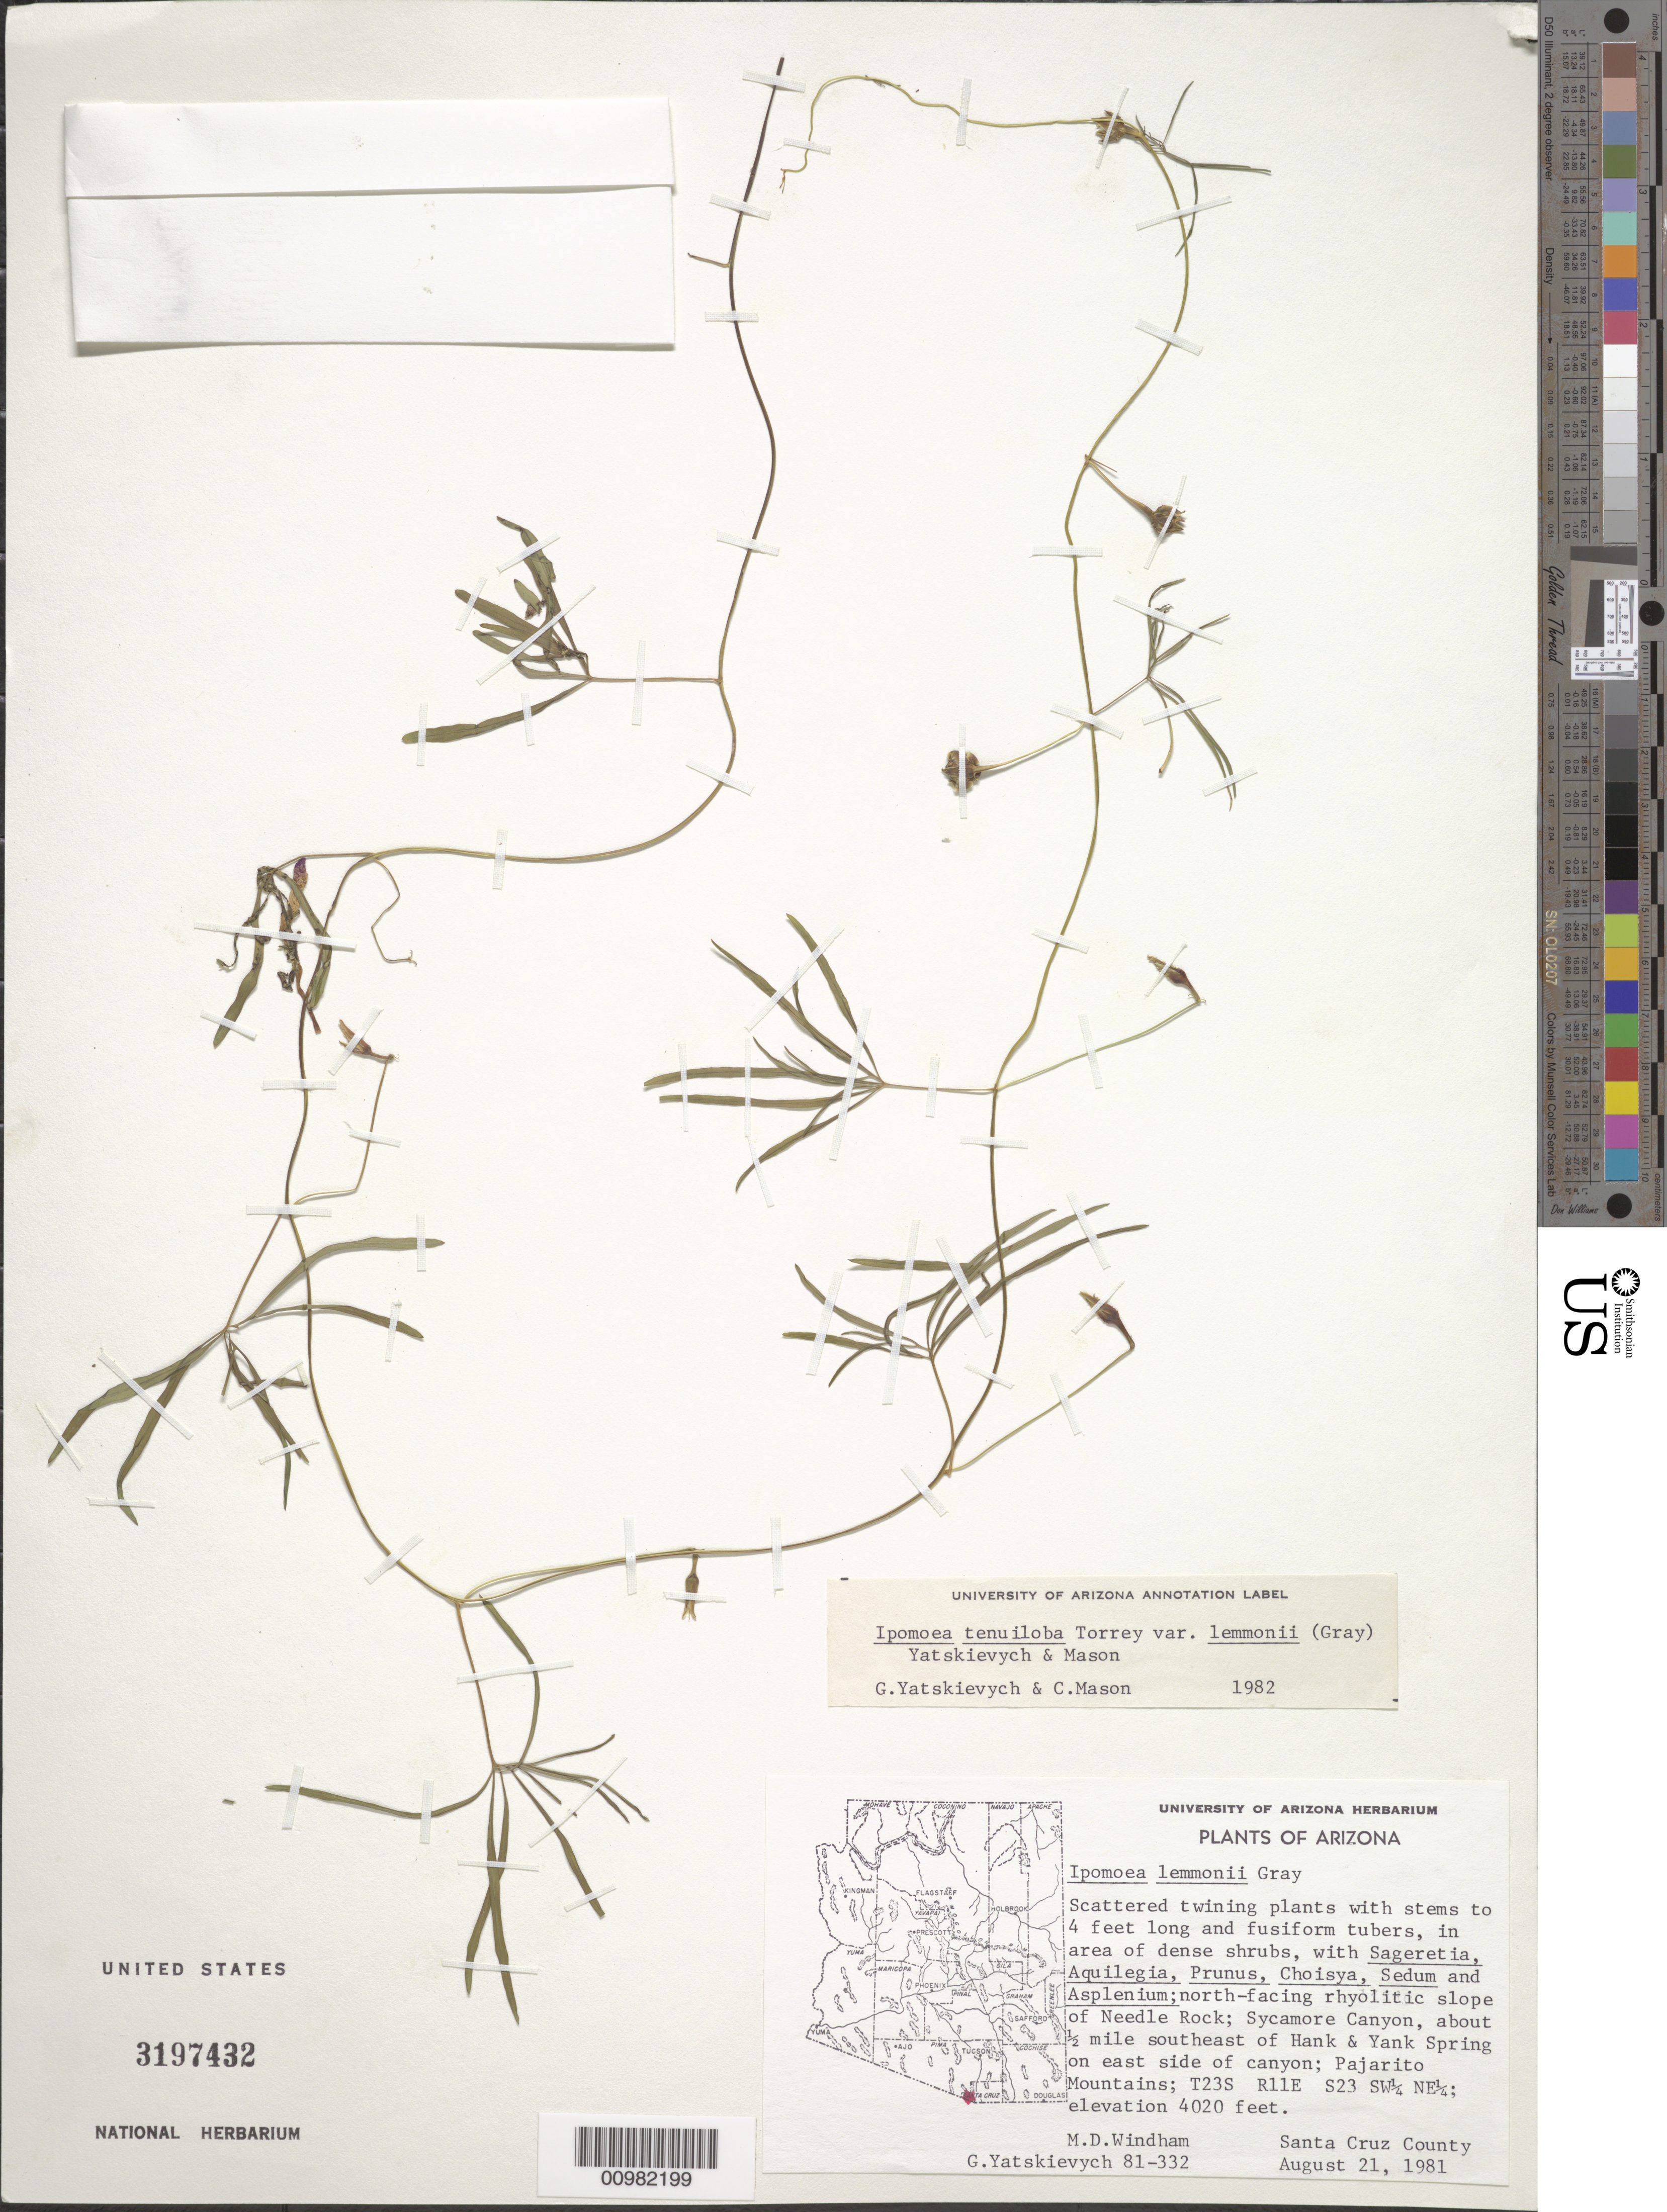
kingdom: Plantae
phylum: Tracheophyta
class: Magnoliopsida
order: Solanales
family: Convolvulaceae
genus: Ipomoea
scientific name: Ipomoea tenuiloba var. lemmonii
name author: (A. Gray) Yatsk. & C.T. Mason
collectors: M. D. Windham & G. Yatskievych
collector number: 81-332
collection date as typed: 21 Aug 1981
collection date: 1981-08-21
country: United States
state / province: Arizona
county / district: Santa Cruz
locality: Pajarito Mts.; Sycamore Canyon, about 1/2 mi. SE. of Hank & Yank Spring, on E. side of Canyon; north facing rhyolitic slope of Needle Rock; T23S R11E S23 SW1/4 NE1/4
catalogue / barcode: US 3197432